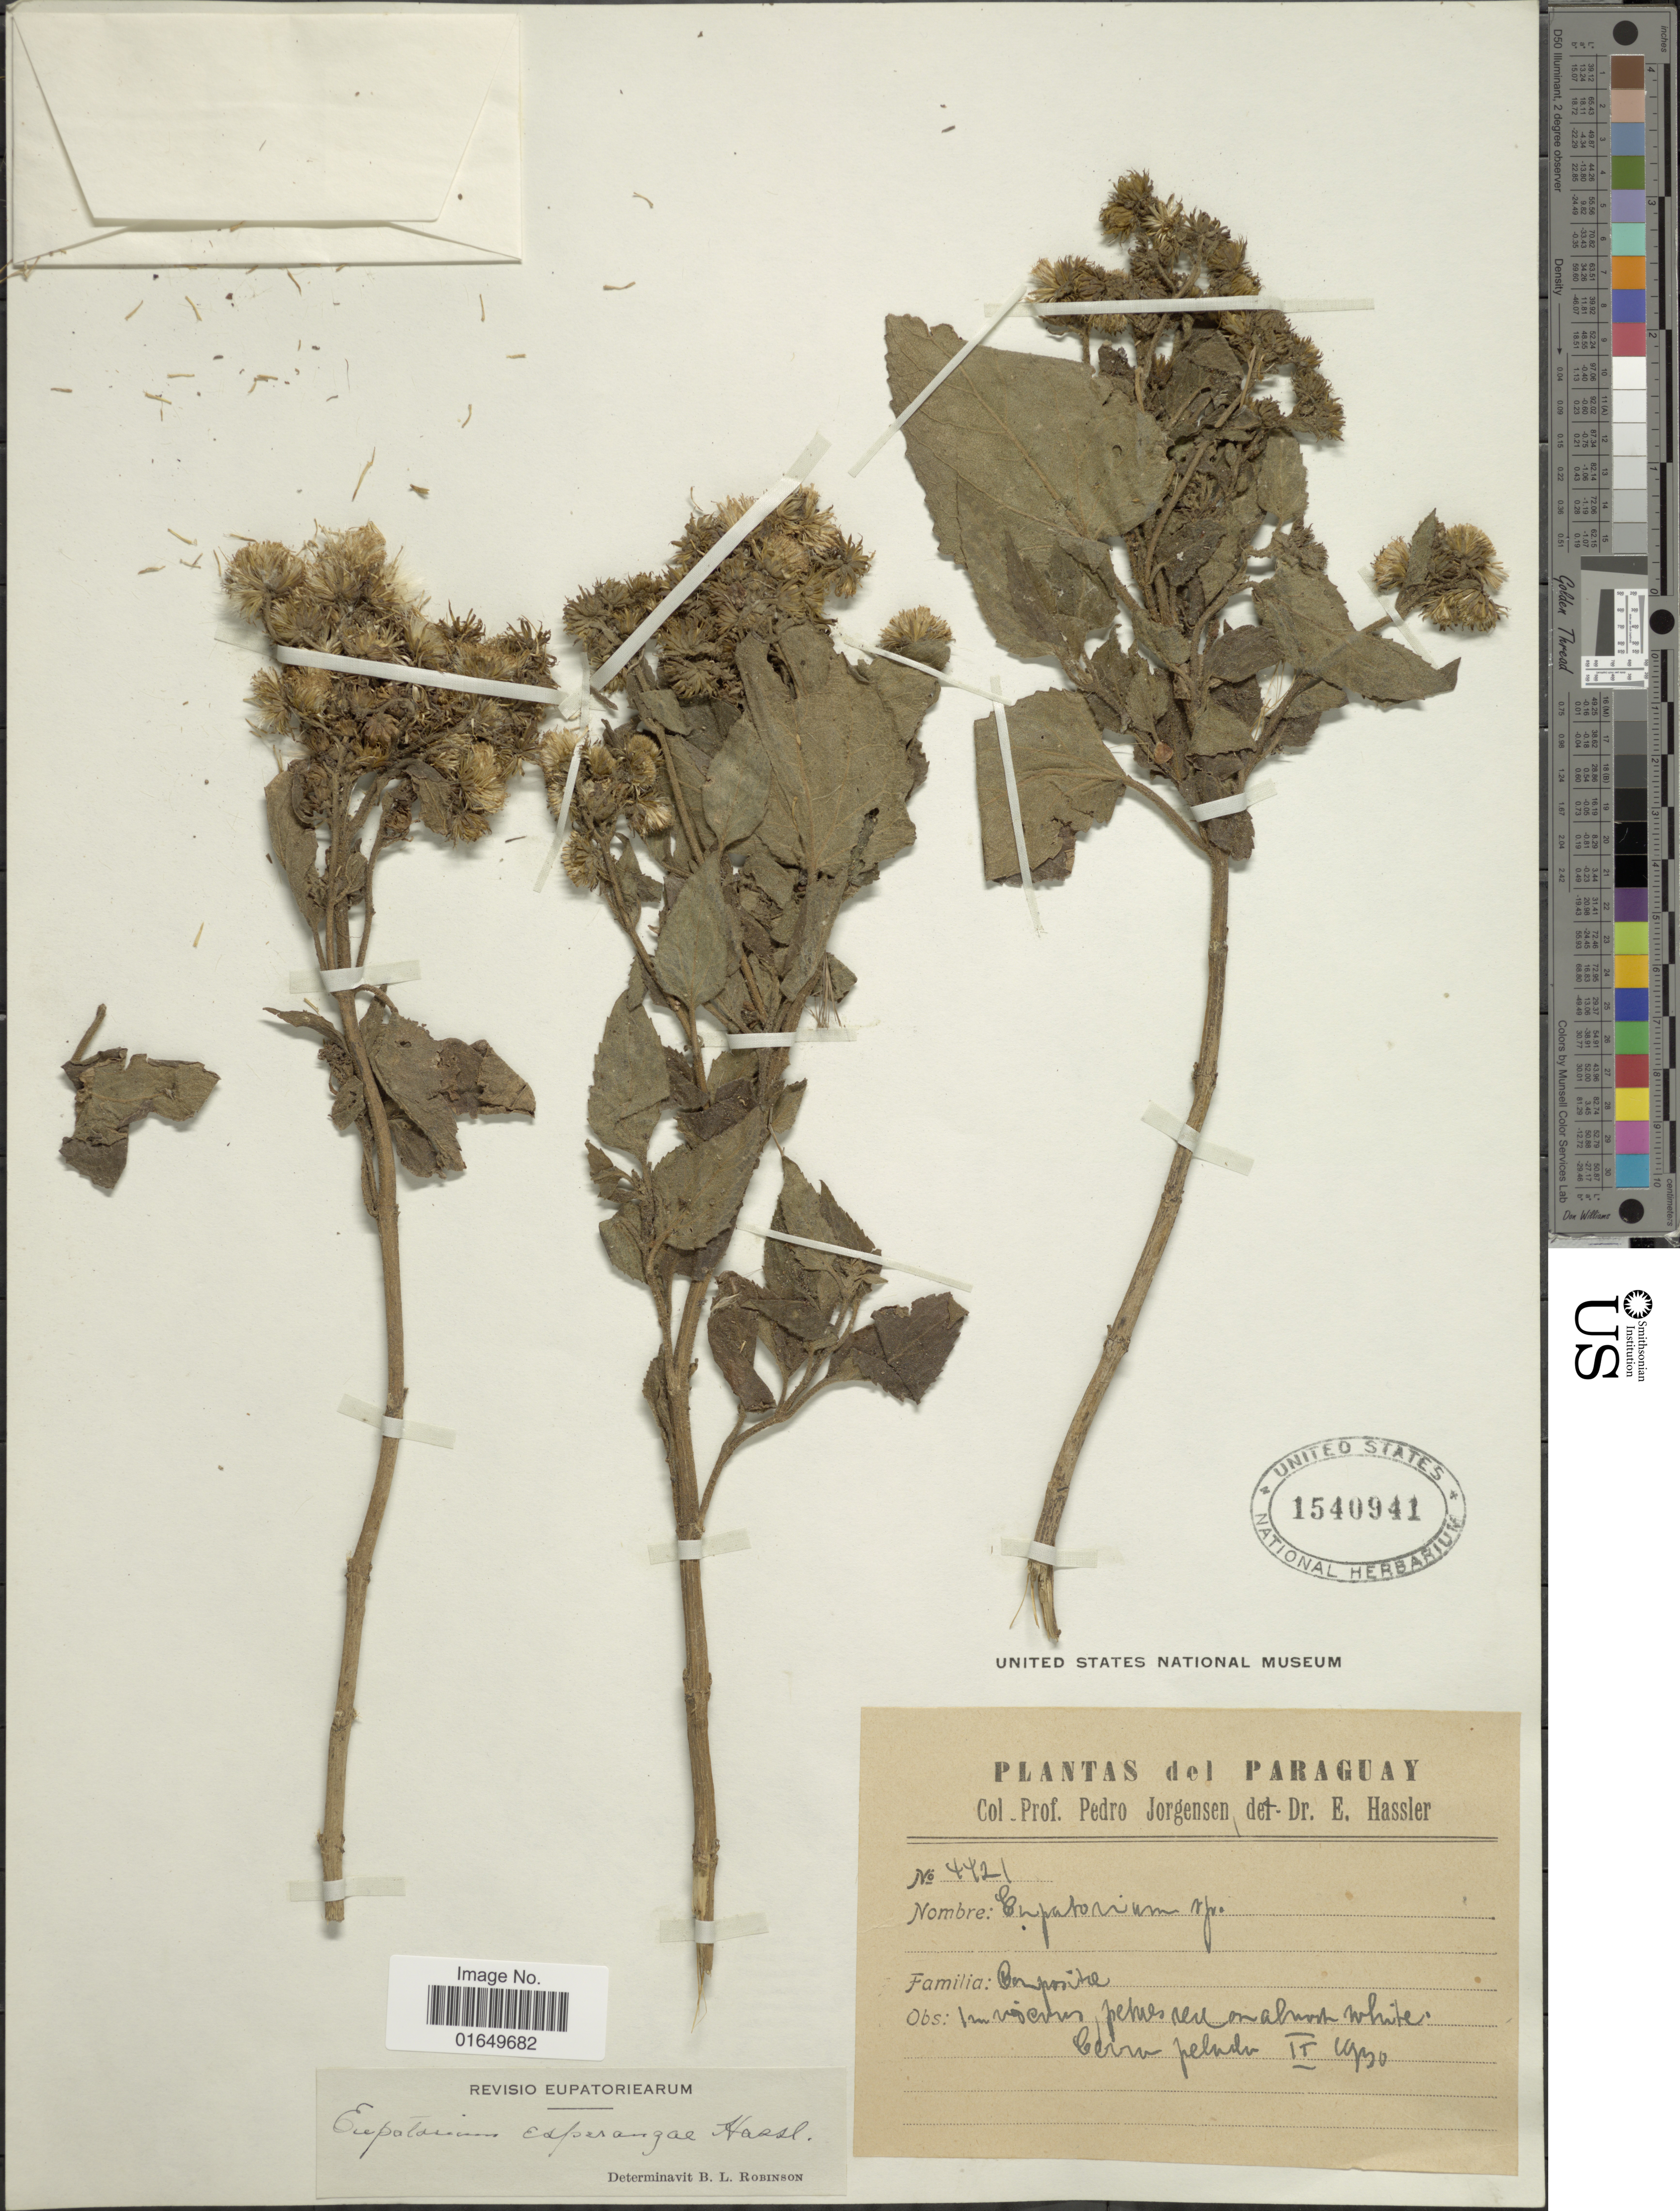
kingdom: Plantae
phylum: Tracheophyta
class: Magnoliopsida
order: Asterales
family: Asteraceae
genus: Ayapanopsis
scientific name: Ayapanopsis esperanzae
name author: (Hassl.) R.M. King & H. Rob.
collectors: P. Jörgensen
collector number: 4421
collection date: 1930-02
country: Paraguay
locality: Cerro Pelado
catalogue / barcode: US 1540941